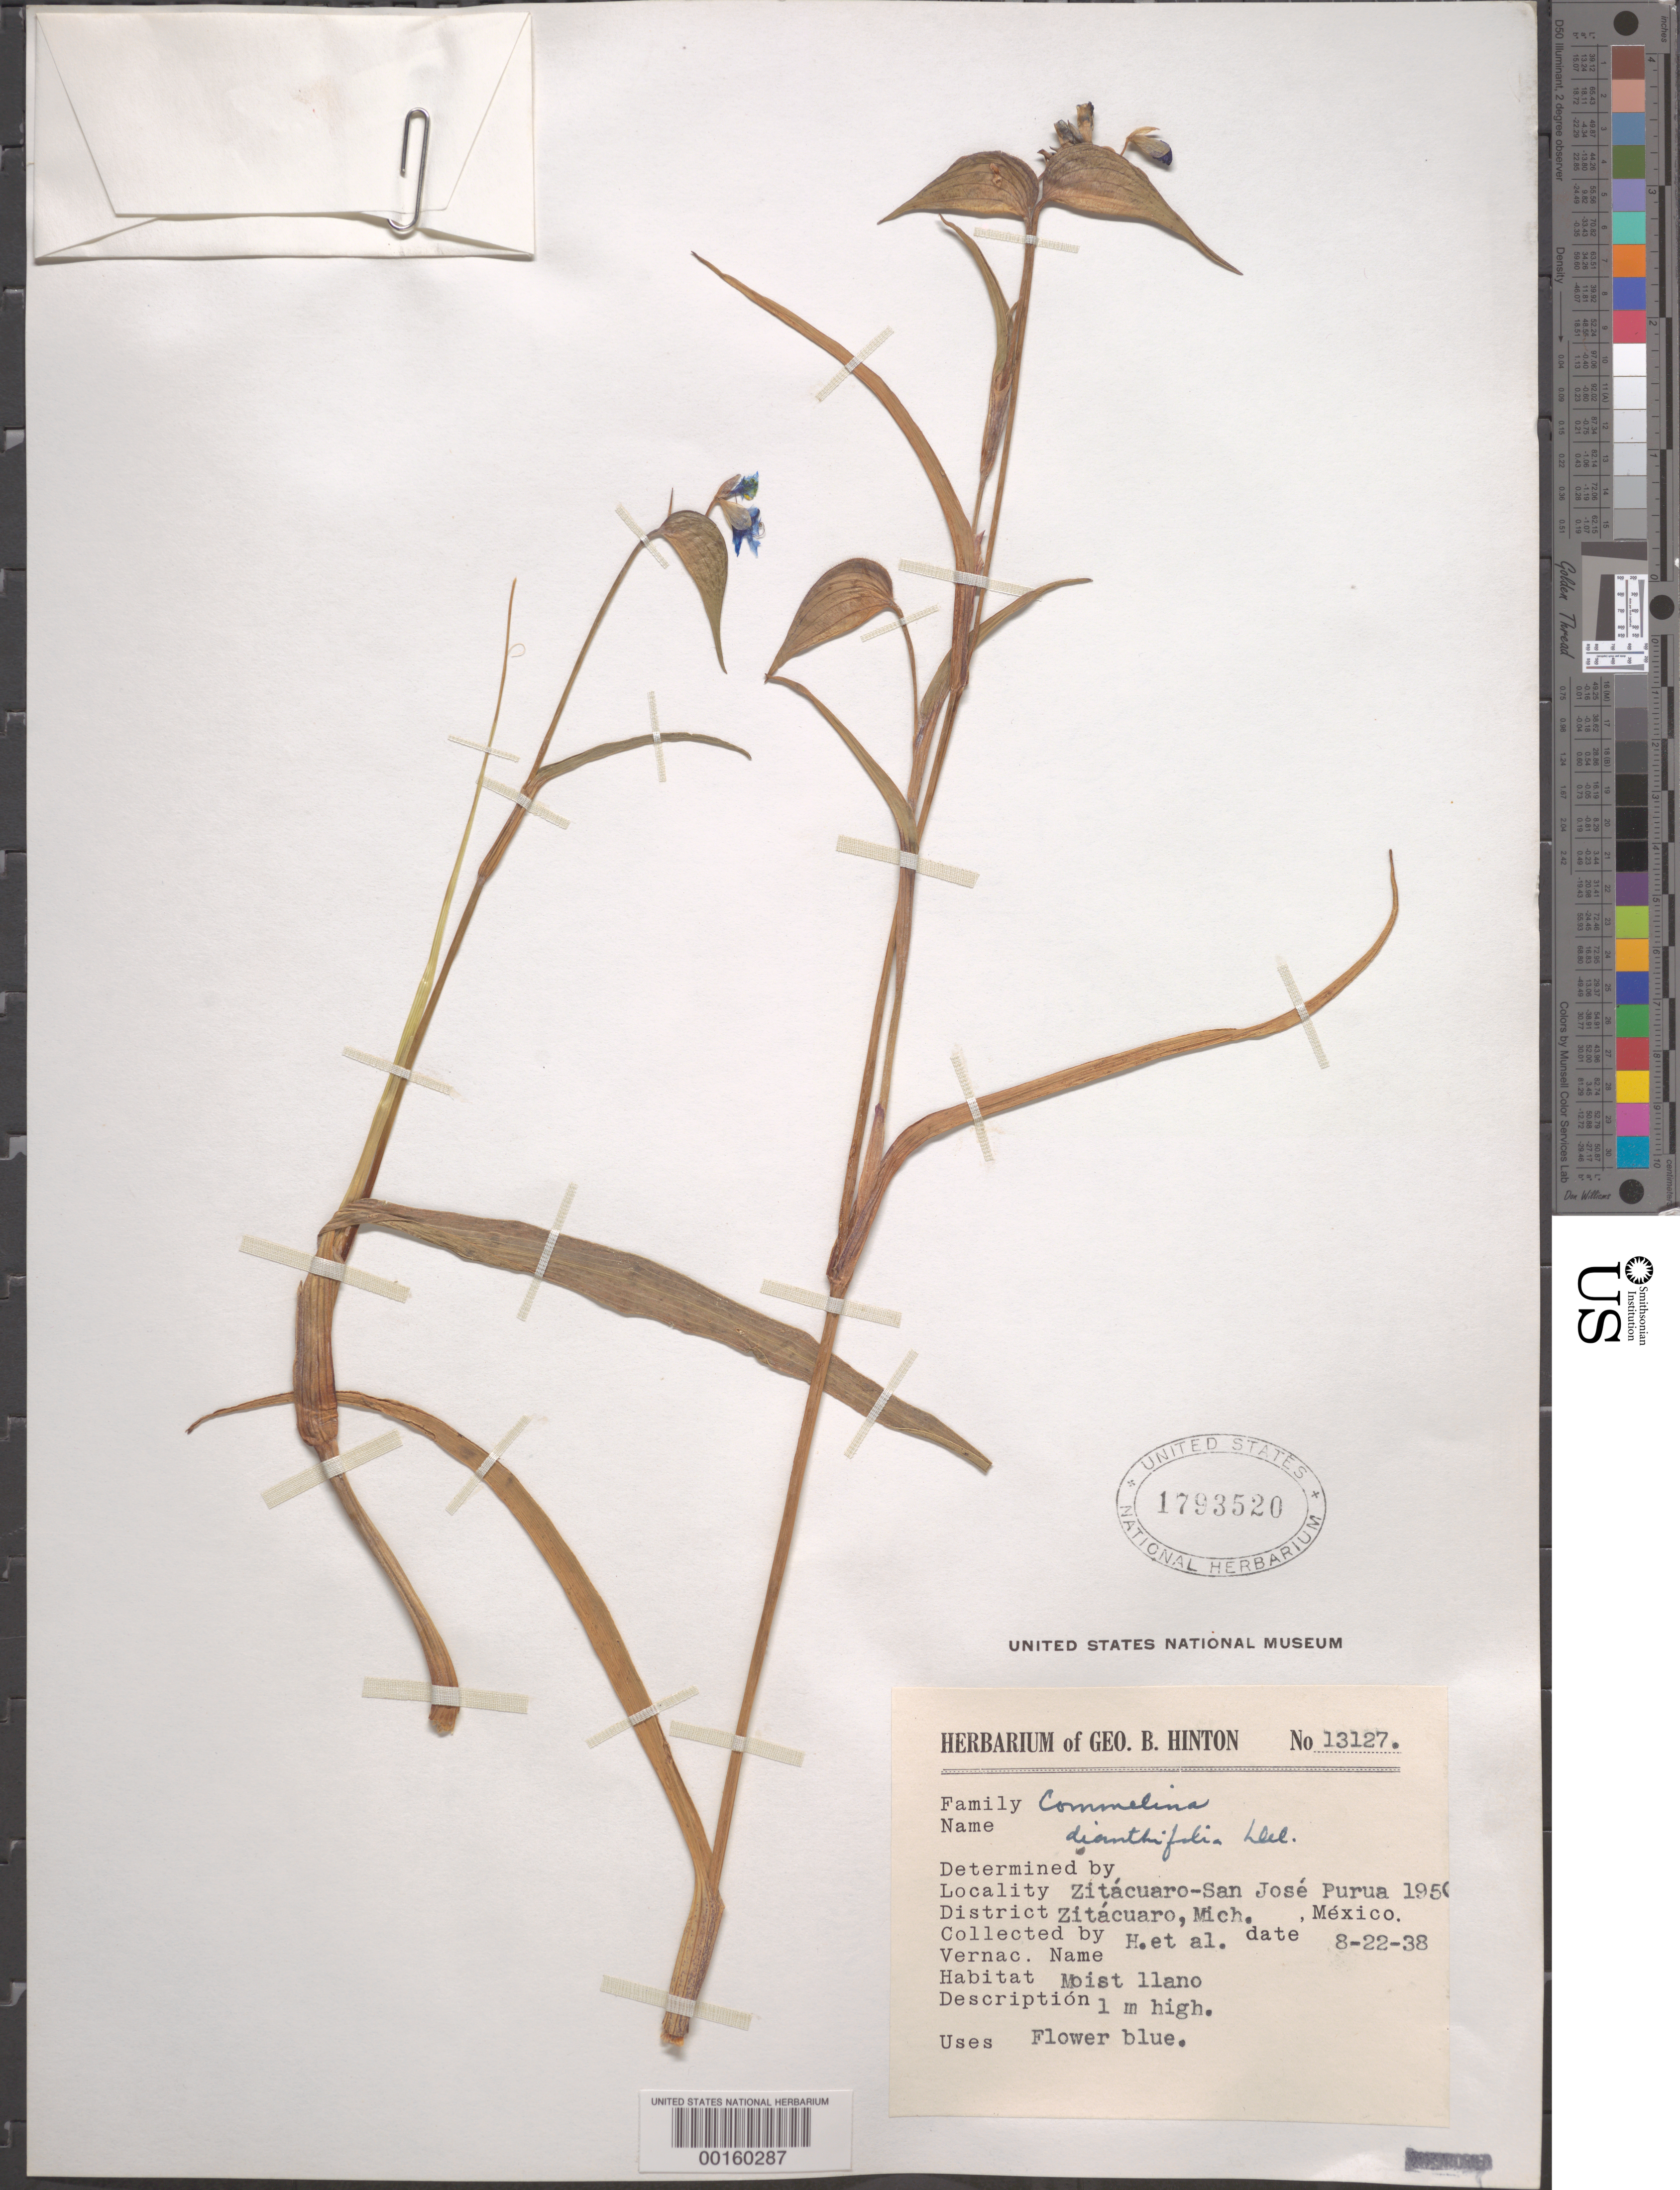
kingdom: Plantae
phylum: Tracheophyta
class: Liliopsida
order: Commelinales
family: Commelinaceae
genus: Commelina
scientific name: Commelina dianthifolia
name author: Redouté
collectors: G. B. Hinton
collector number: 13127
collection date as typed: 22 Aug 1938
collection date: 1938-08-22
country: Mexico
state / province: Michoacán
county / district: Zitácuaro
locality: Zitacuaro-San Jose Purua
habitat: Moist llano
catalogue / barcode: US 1793520